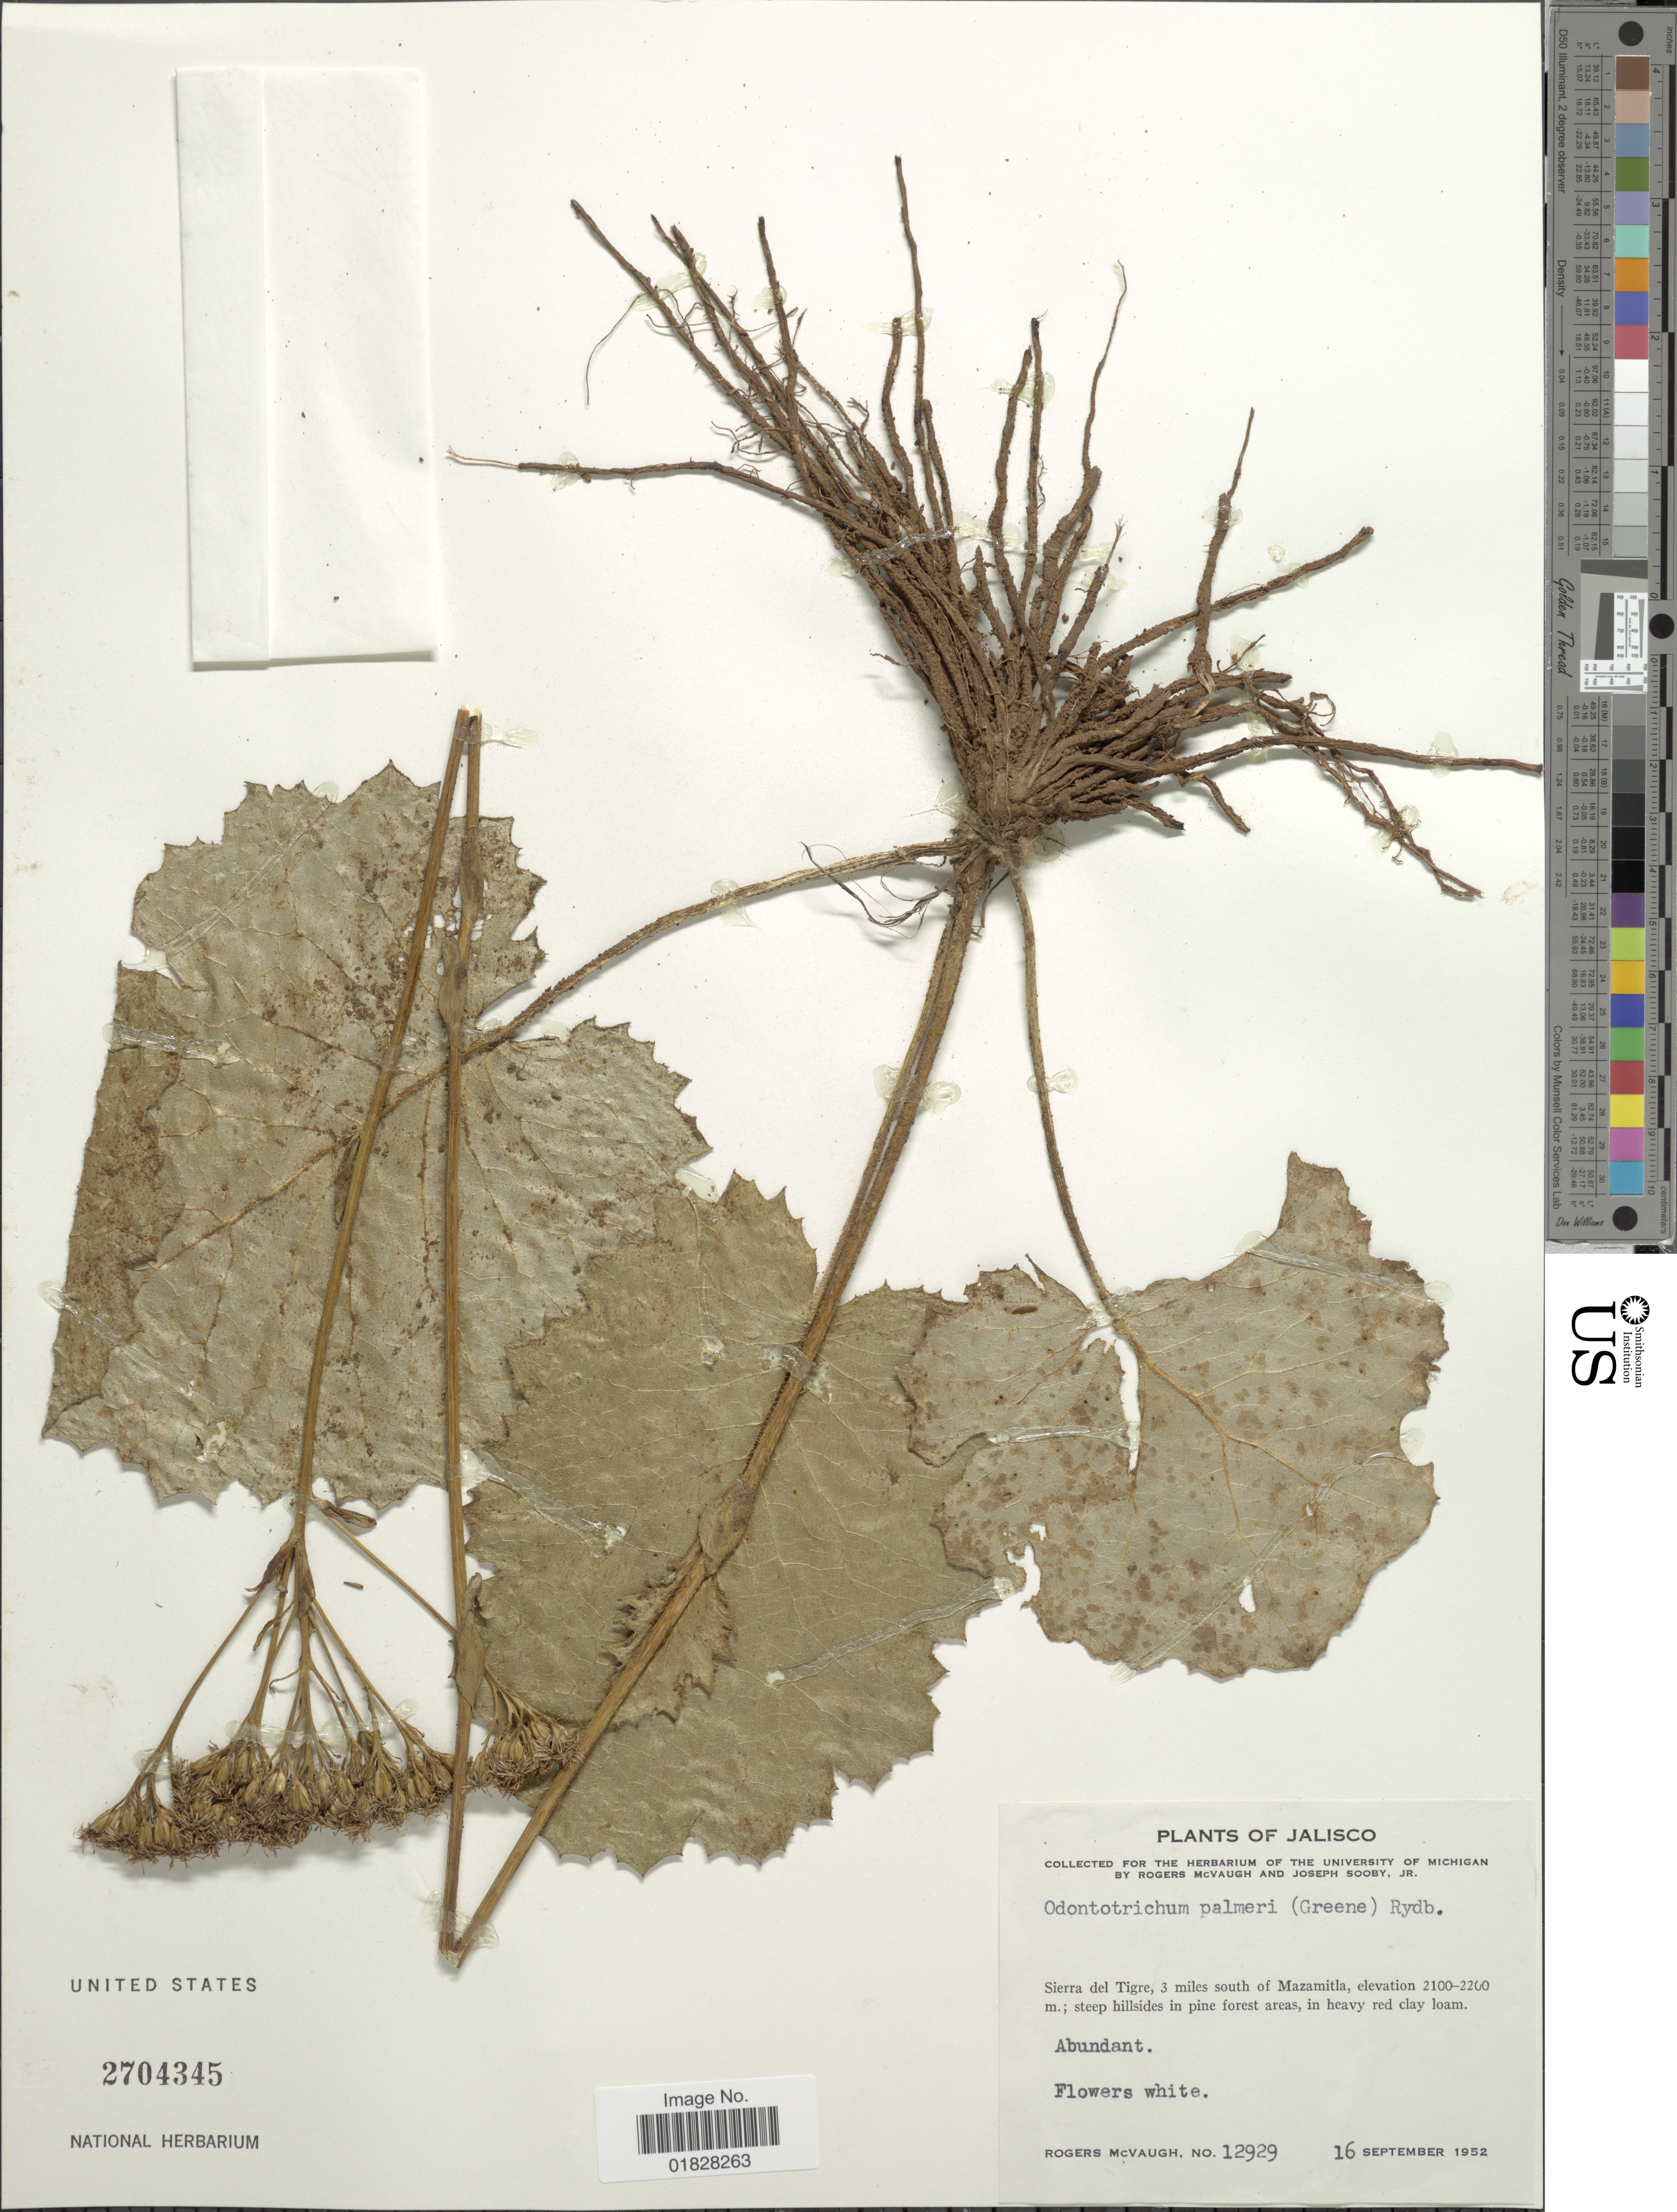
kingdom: Plantae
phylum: Tracheophyta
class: Magnoliopsida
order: Asterales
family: Asteraceae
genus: Psacalium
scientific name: Psacalium palmeri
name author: (Greene) H. Rob. & Brettell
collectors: R. McVaugh & J. Sooby Jr.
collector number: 12929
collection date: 1952-09-16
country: Mexico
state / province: Jalisco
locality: Sierra del Tigre, 3 miles south of Mazamitla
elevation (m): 2100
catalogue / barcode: US 2704345